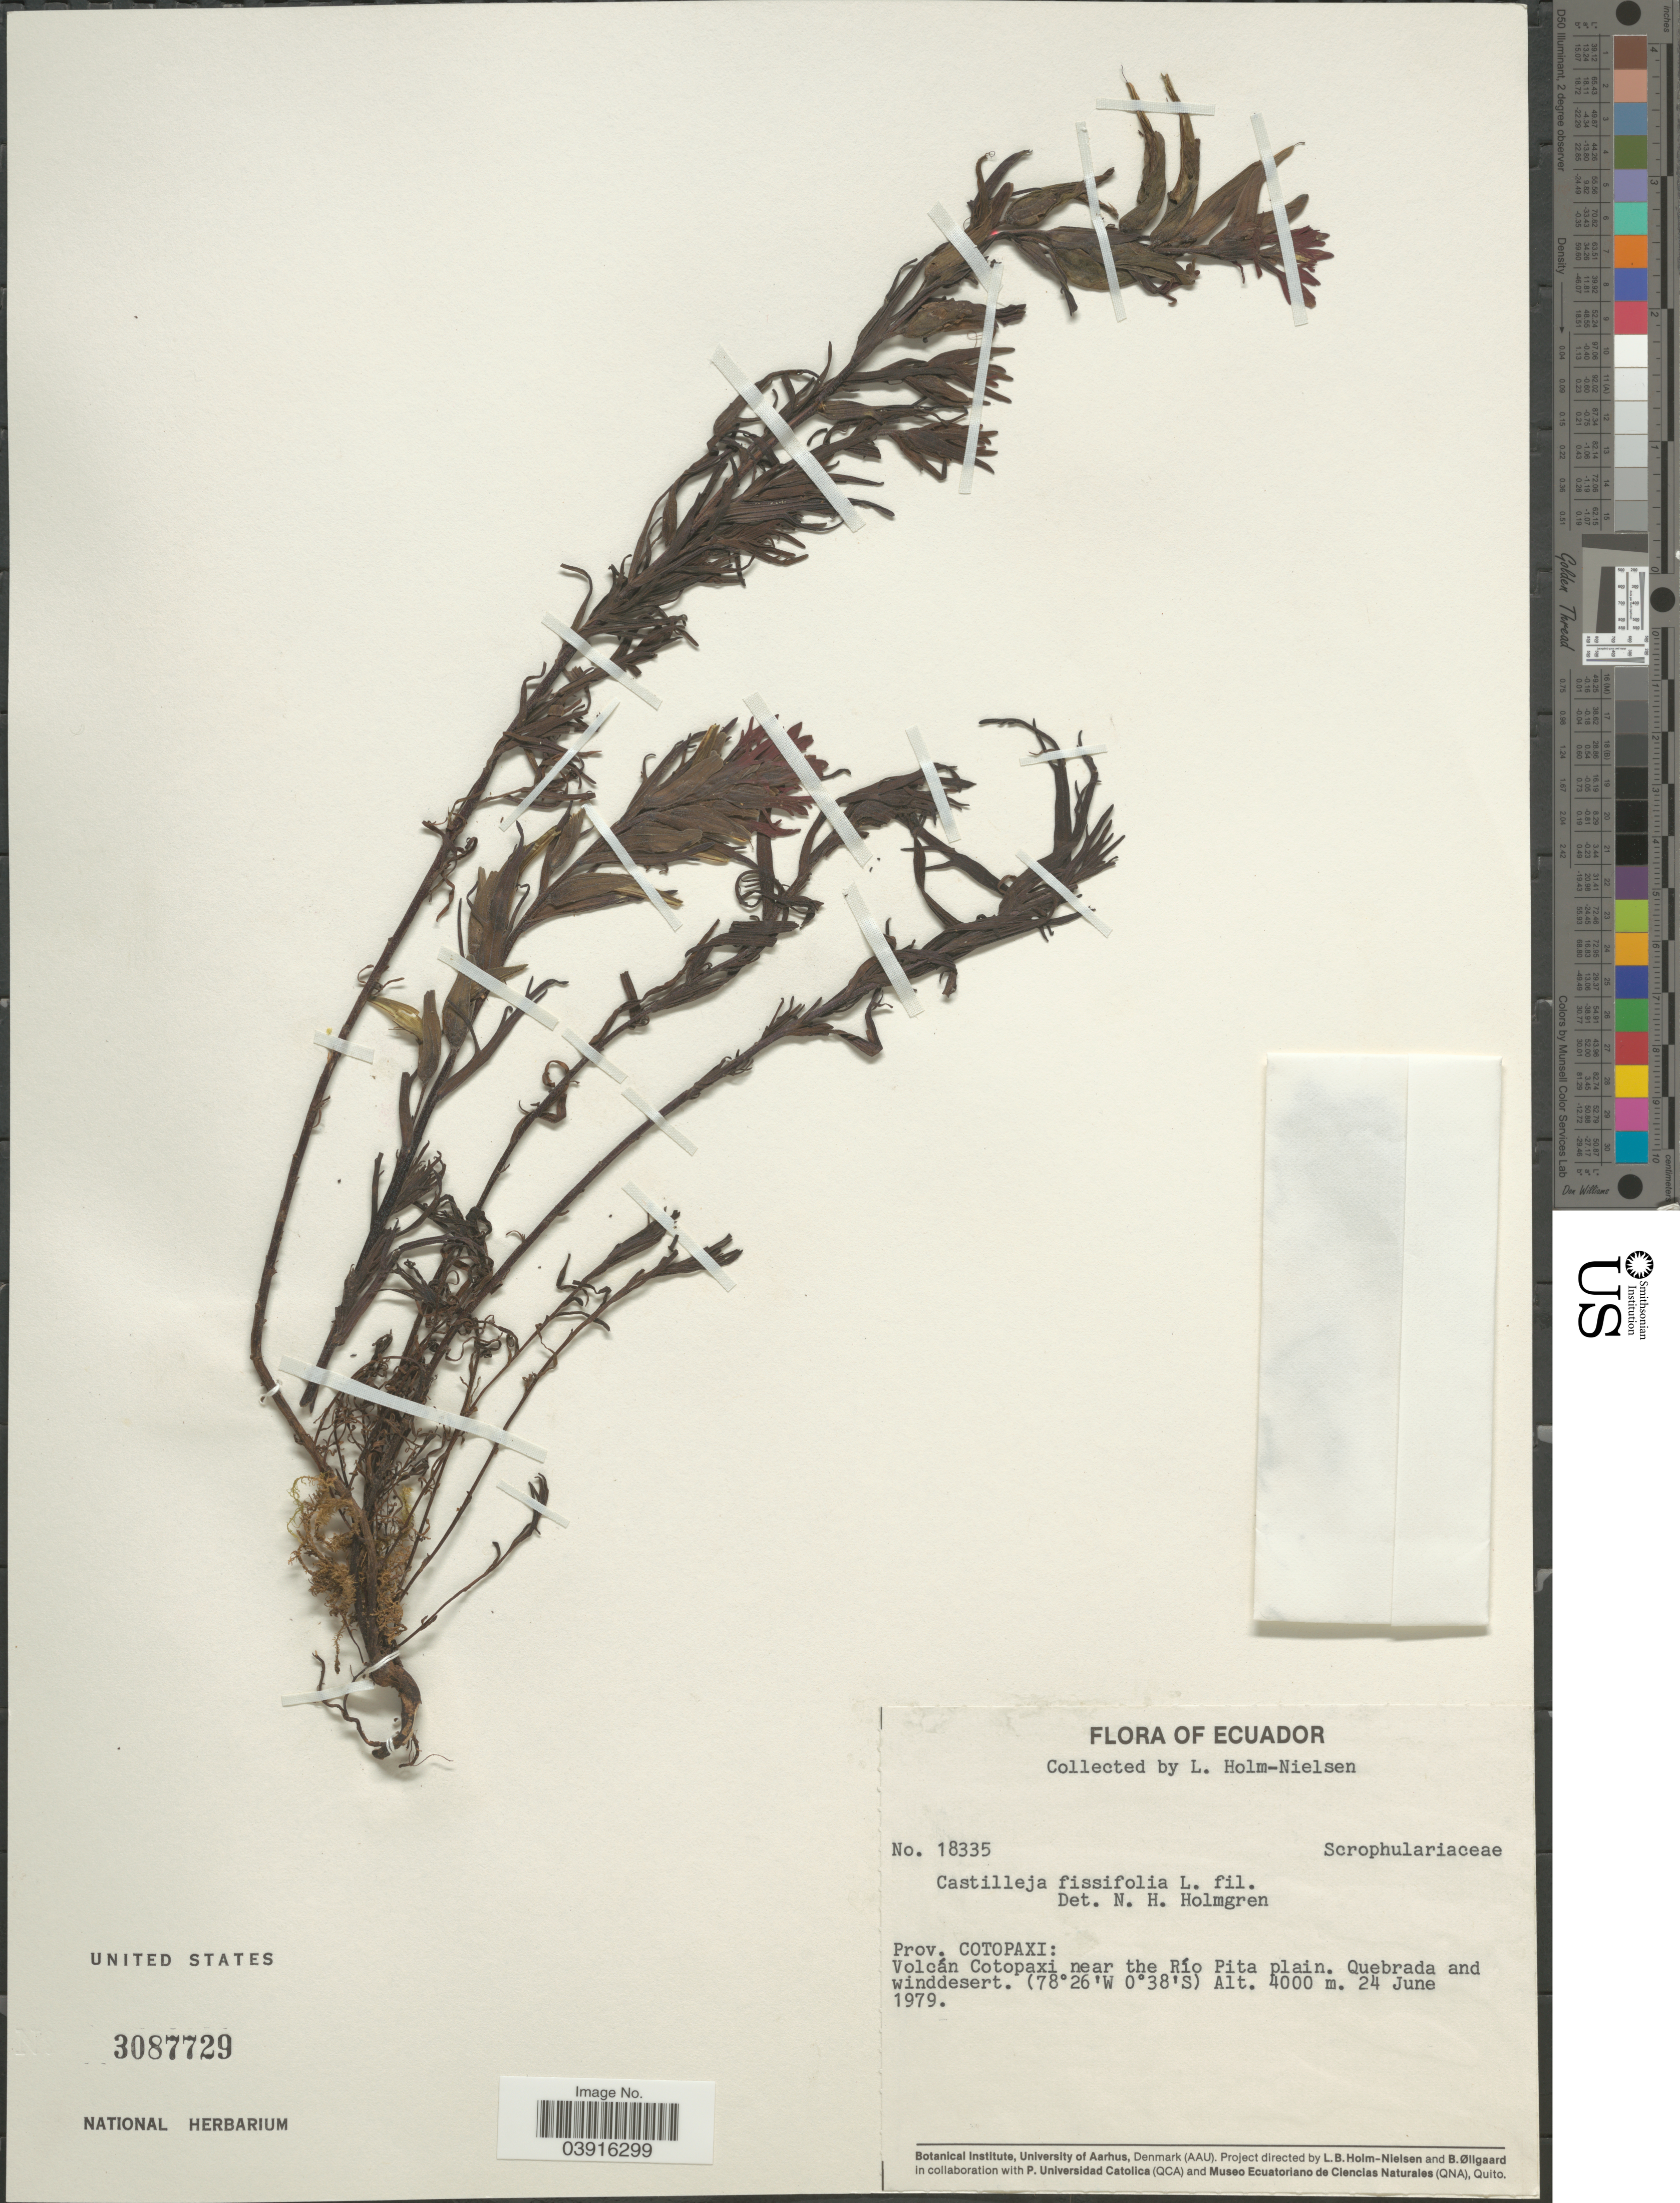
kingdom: Plantae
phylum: Tracheophyta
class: Magnoliopsida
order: Lamiales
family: Orobanchaceae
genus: Castilleja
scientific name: Castilleja fissifolia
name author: L. f.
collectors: L. Holm-Nielsen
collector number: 18335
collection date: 1979-06-24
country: Ecuador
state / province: Cotopaxi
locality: Volcán Cotopaxi near the Río Pita plain. Quebrada and winddesert.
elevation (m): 4000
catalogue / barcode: US 3087729